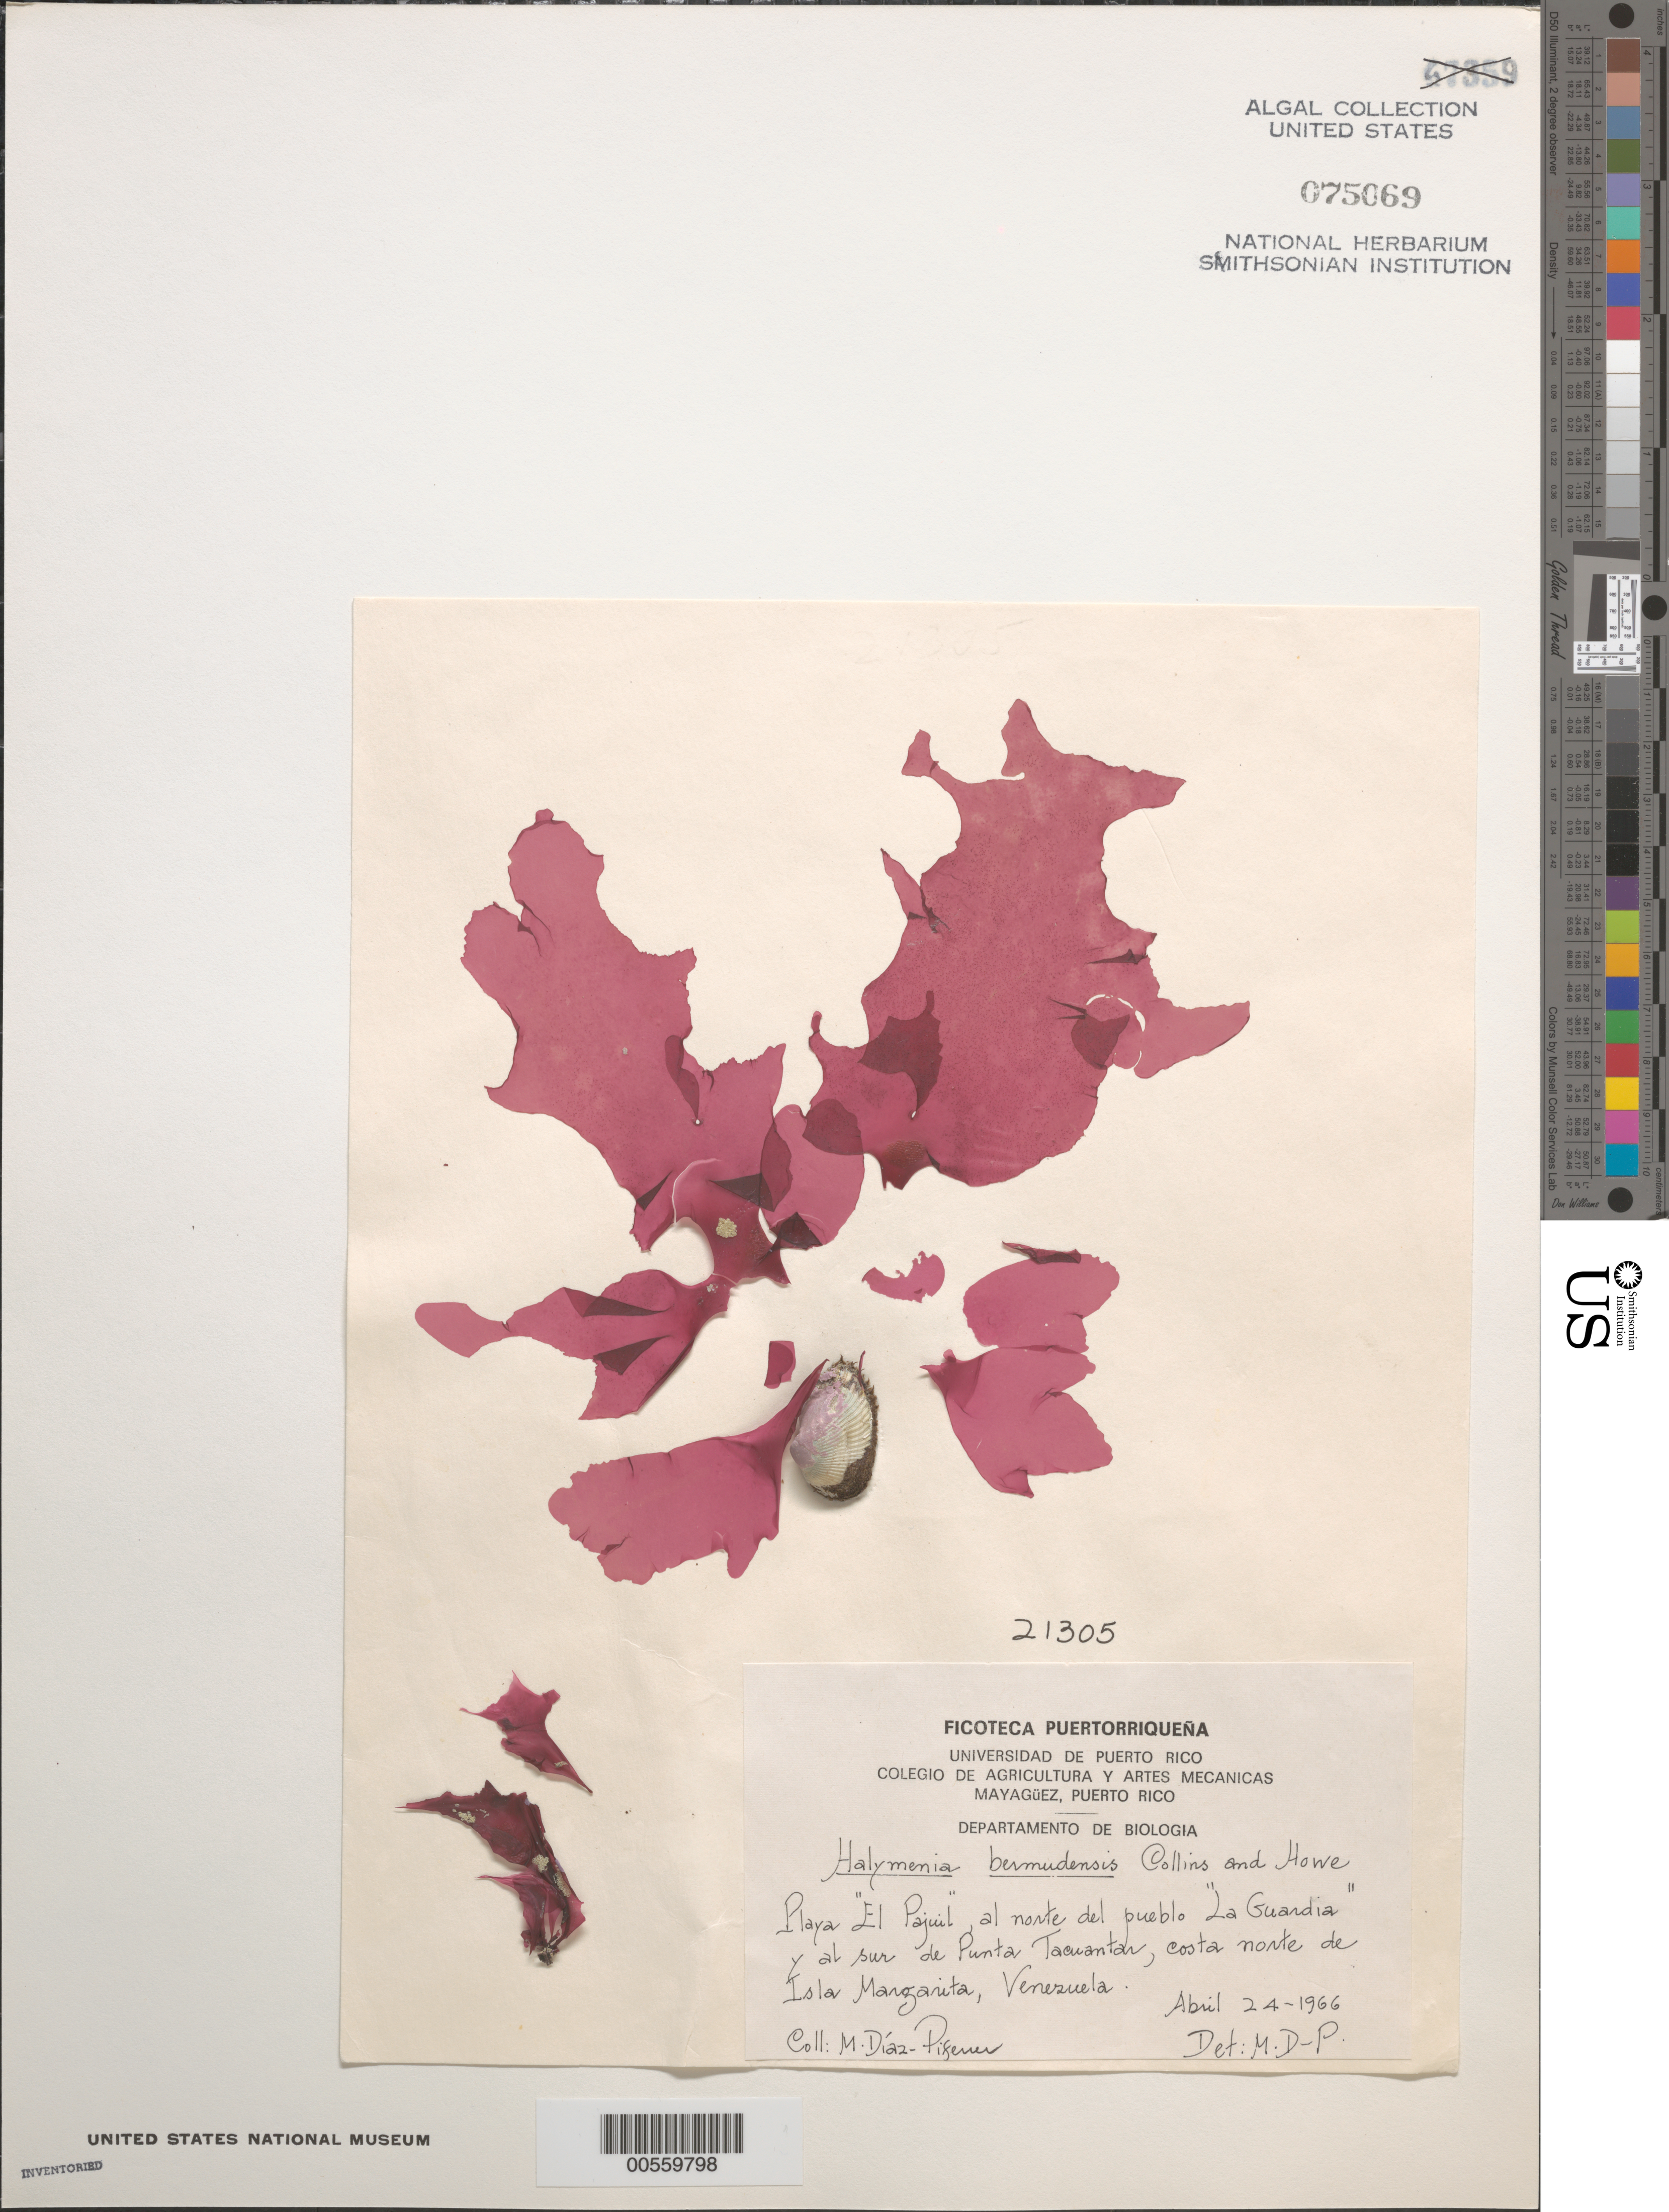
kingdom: Plantae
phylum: Rhodophyta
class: Florideophyceae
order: Sebdeniales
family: Sebdeniaceae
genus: Sebdenia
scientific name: Sebdenia flabellata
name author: (J. Agardh) P.G. Parkinson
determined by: Algae name updating Project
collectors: M. Diaz-Piferrer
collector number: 21305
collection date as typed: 24 Apr 1966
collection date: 1966-04-24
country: Venezuela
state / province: Nueva Esparta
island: Margarita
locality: Playa El Pajuil, pueblo La Guardia-Punta Tacuantar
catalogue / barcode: US 75069